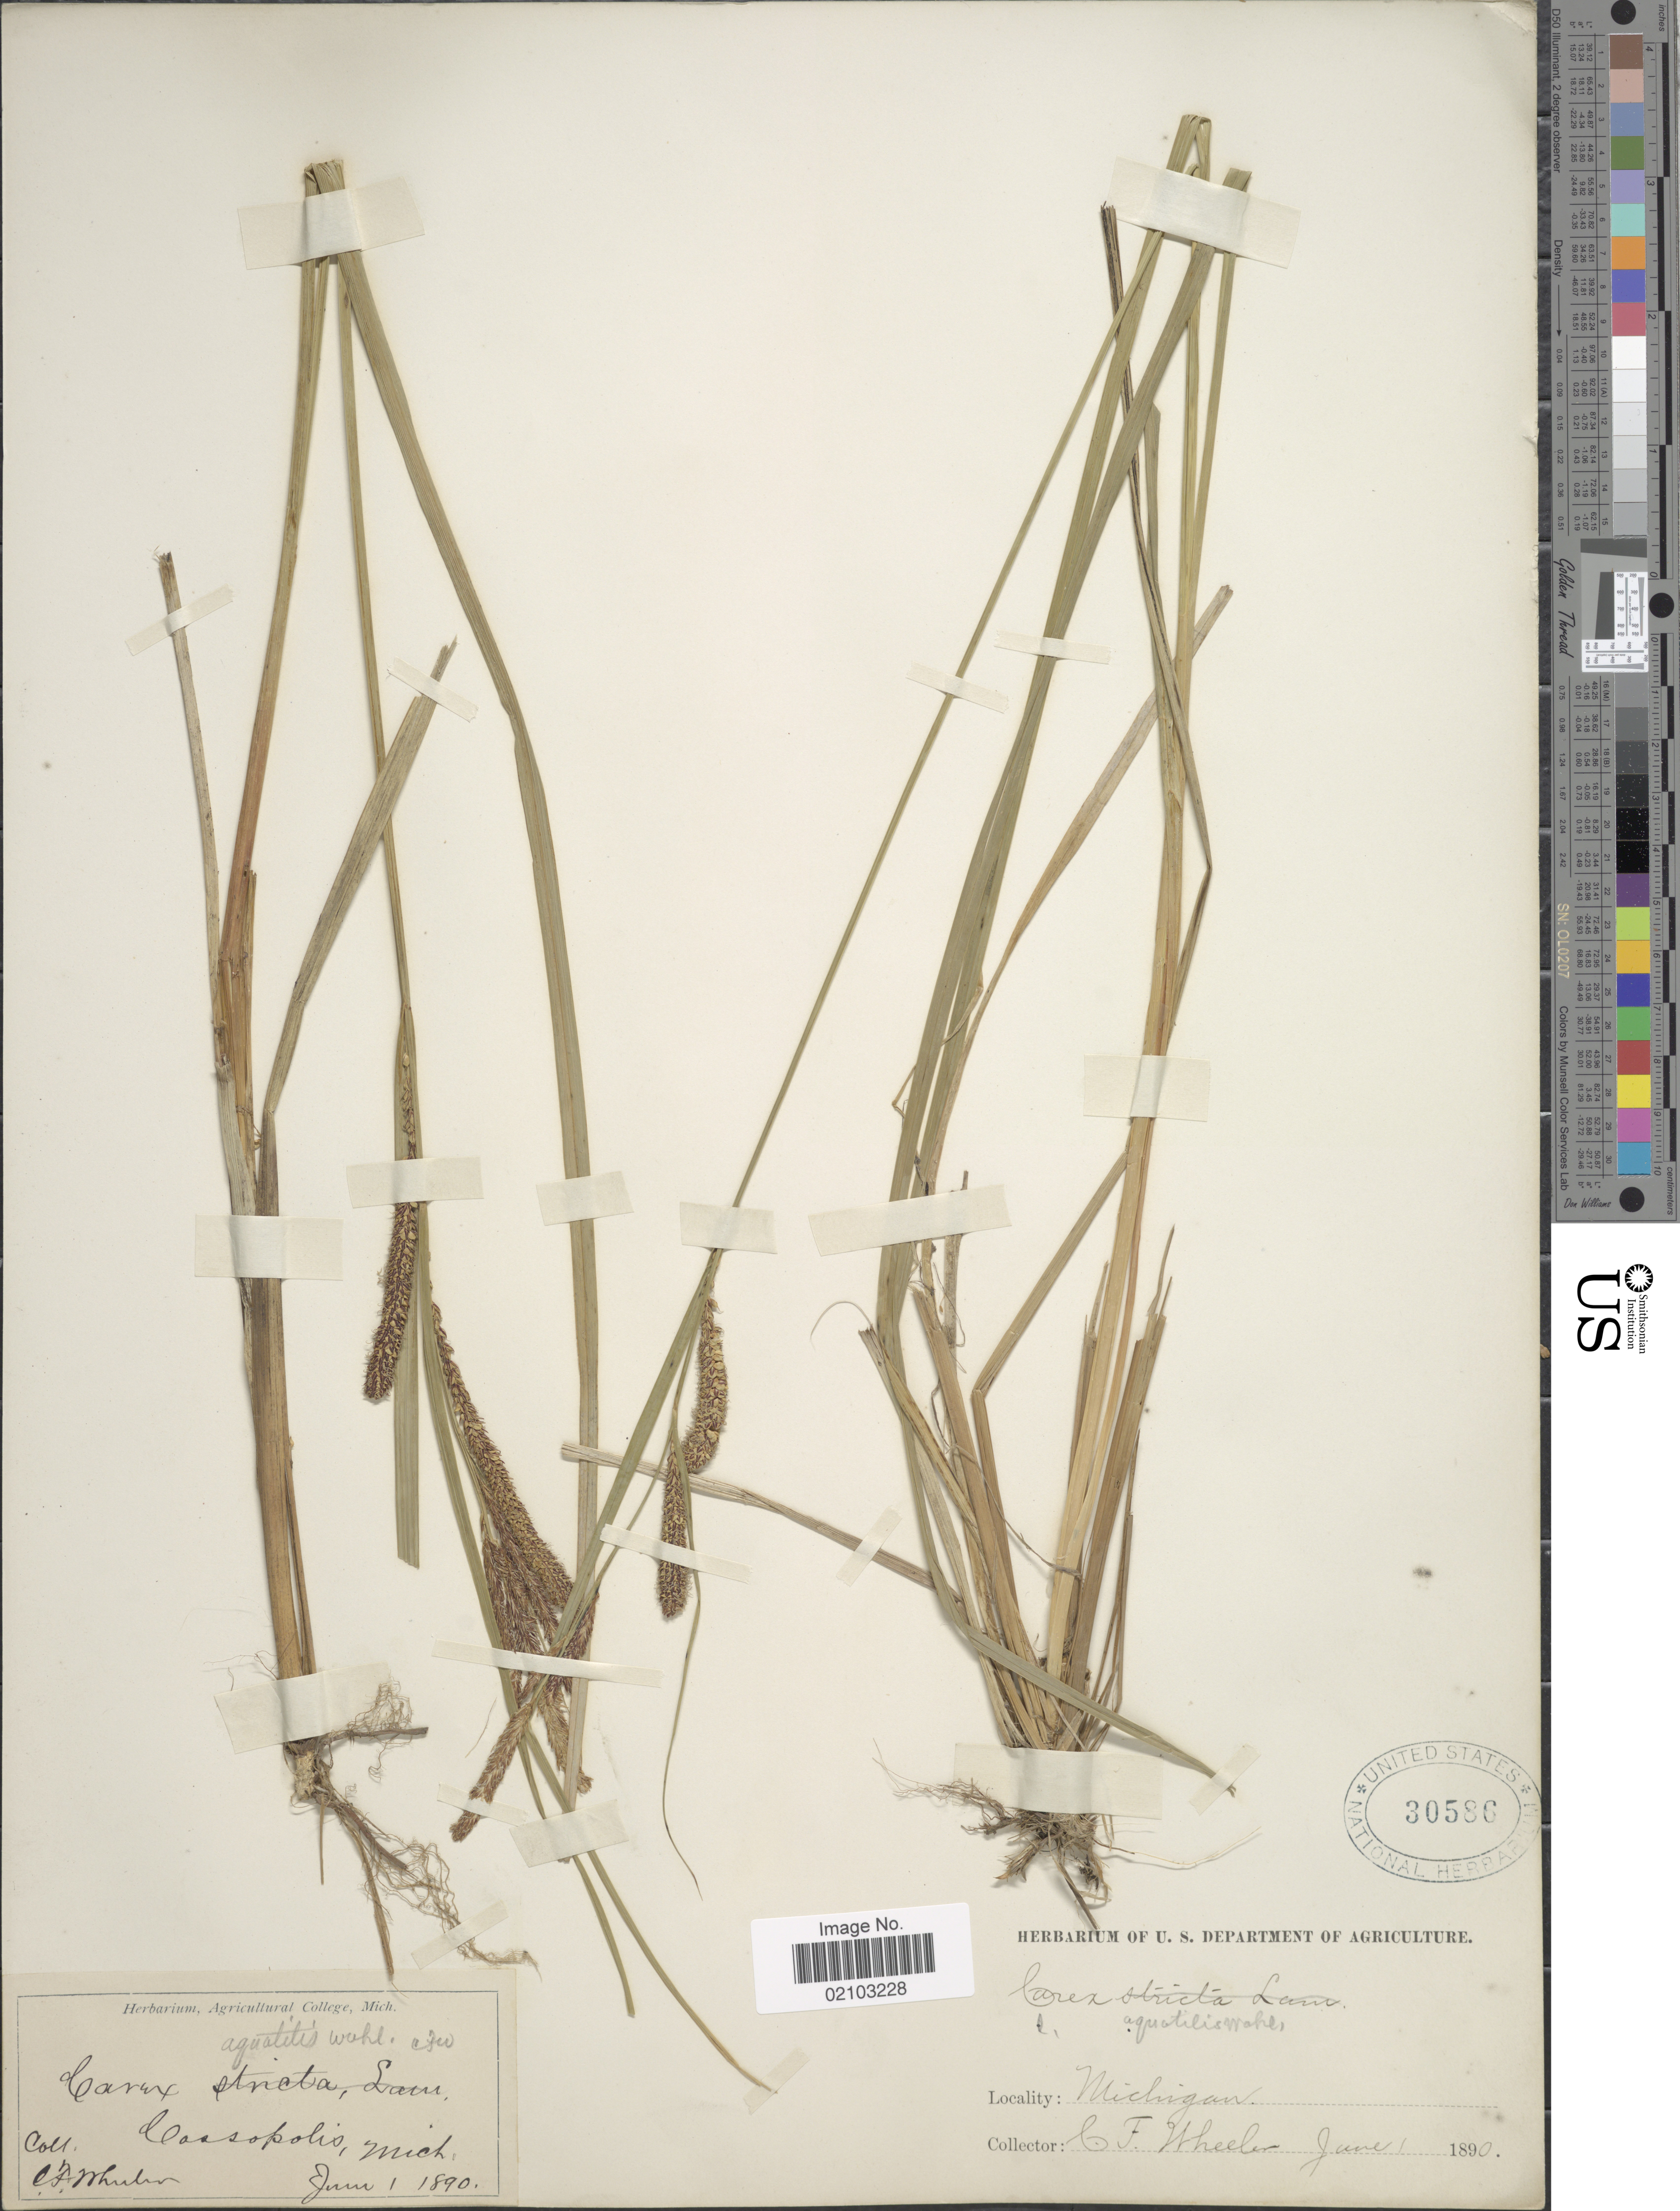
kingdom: Plantae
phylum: Tracheophyta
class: Liliopsida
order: Poales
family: Cyperaceae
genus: Carex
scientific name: Carex aquatilis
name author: Wahlenb.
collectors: C. Wheeler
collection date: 1890-06-01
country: United States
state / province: Michigan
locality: Cassopolis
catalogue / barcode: US 30586